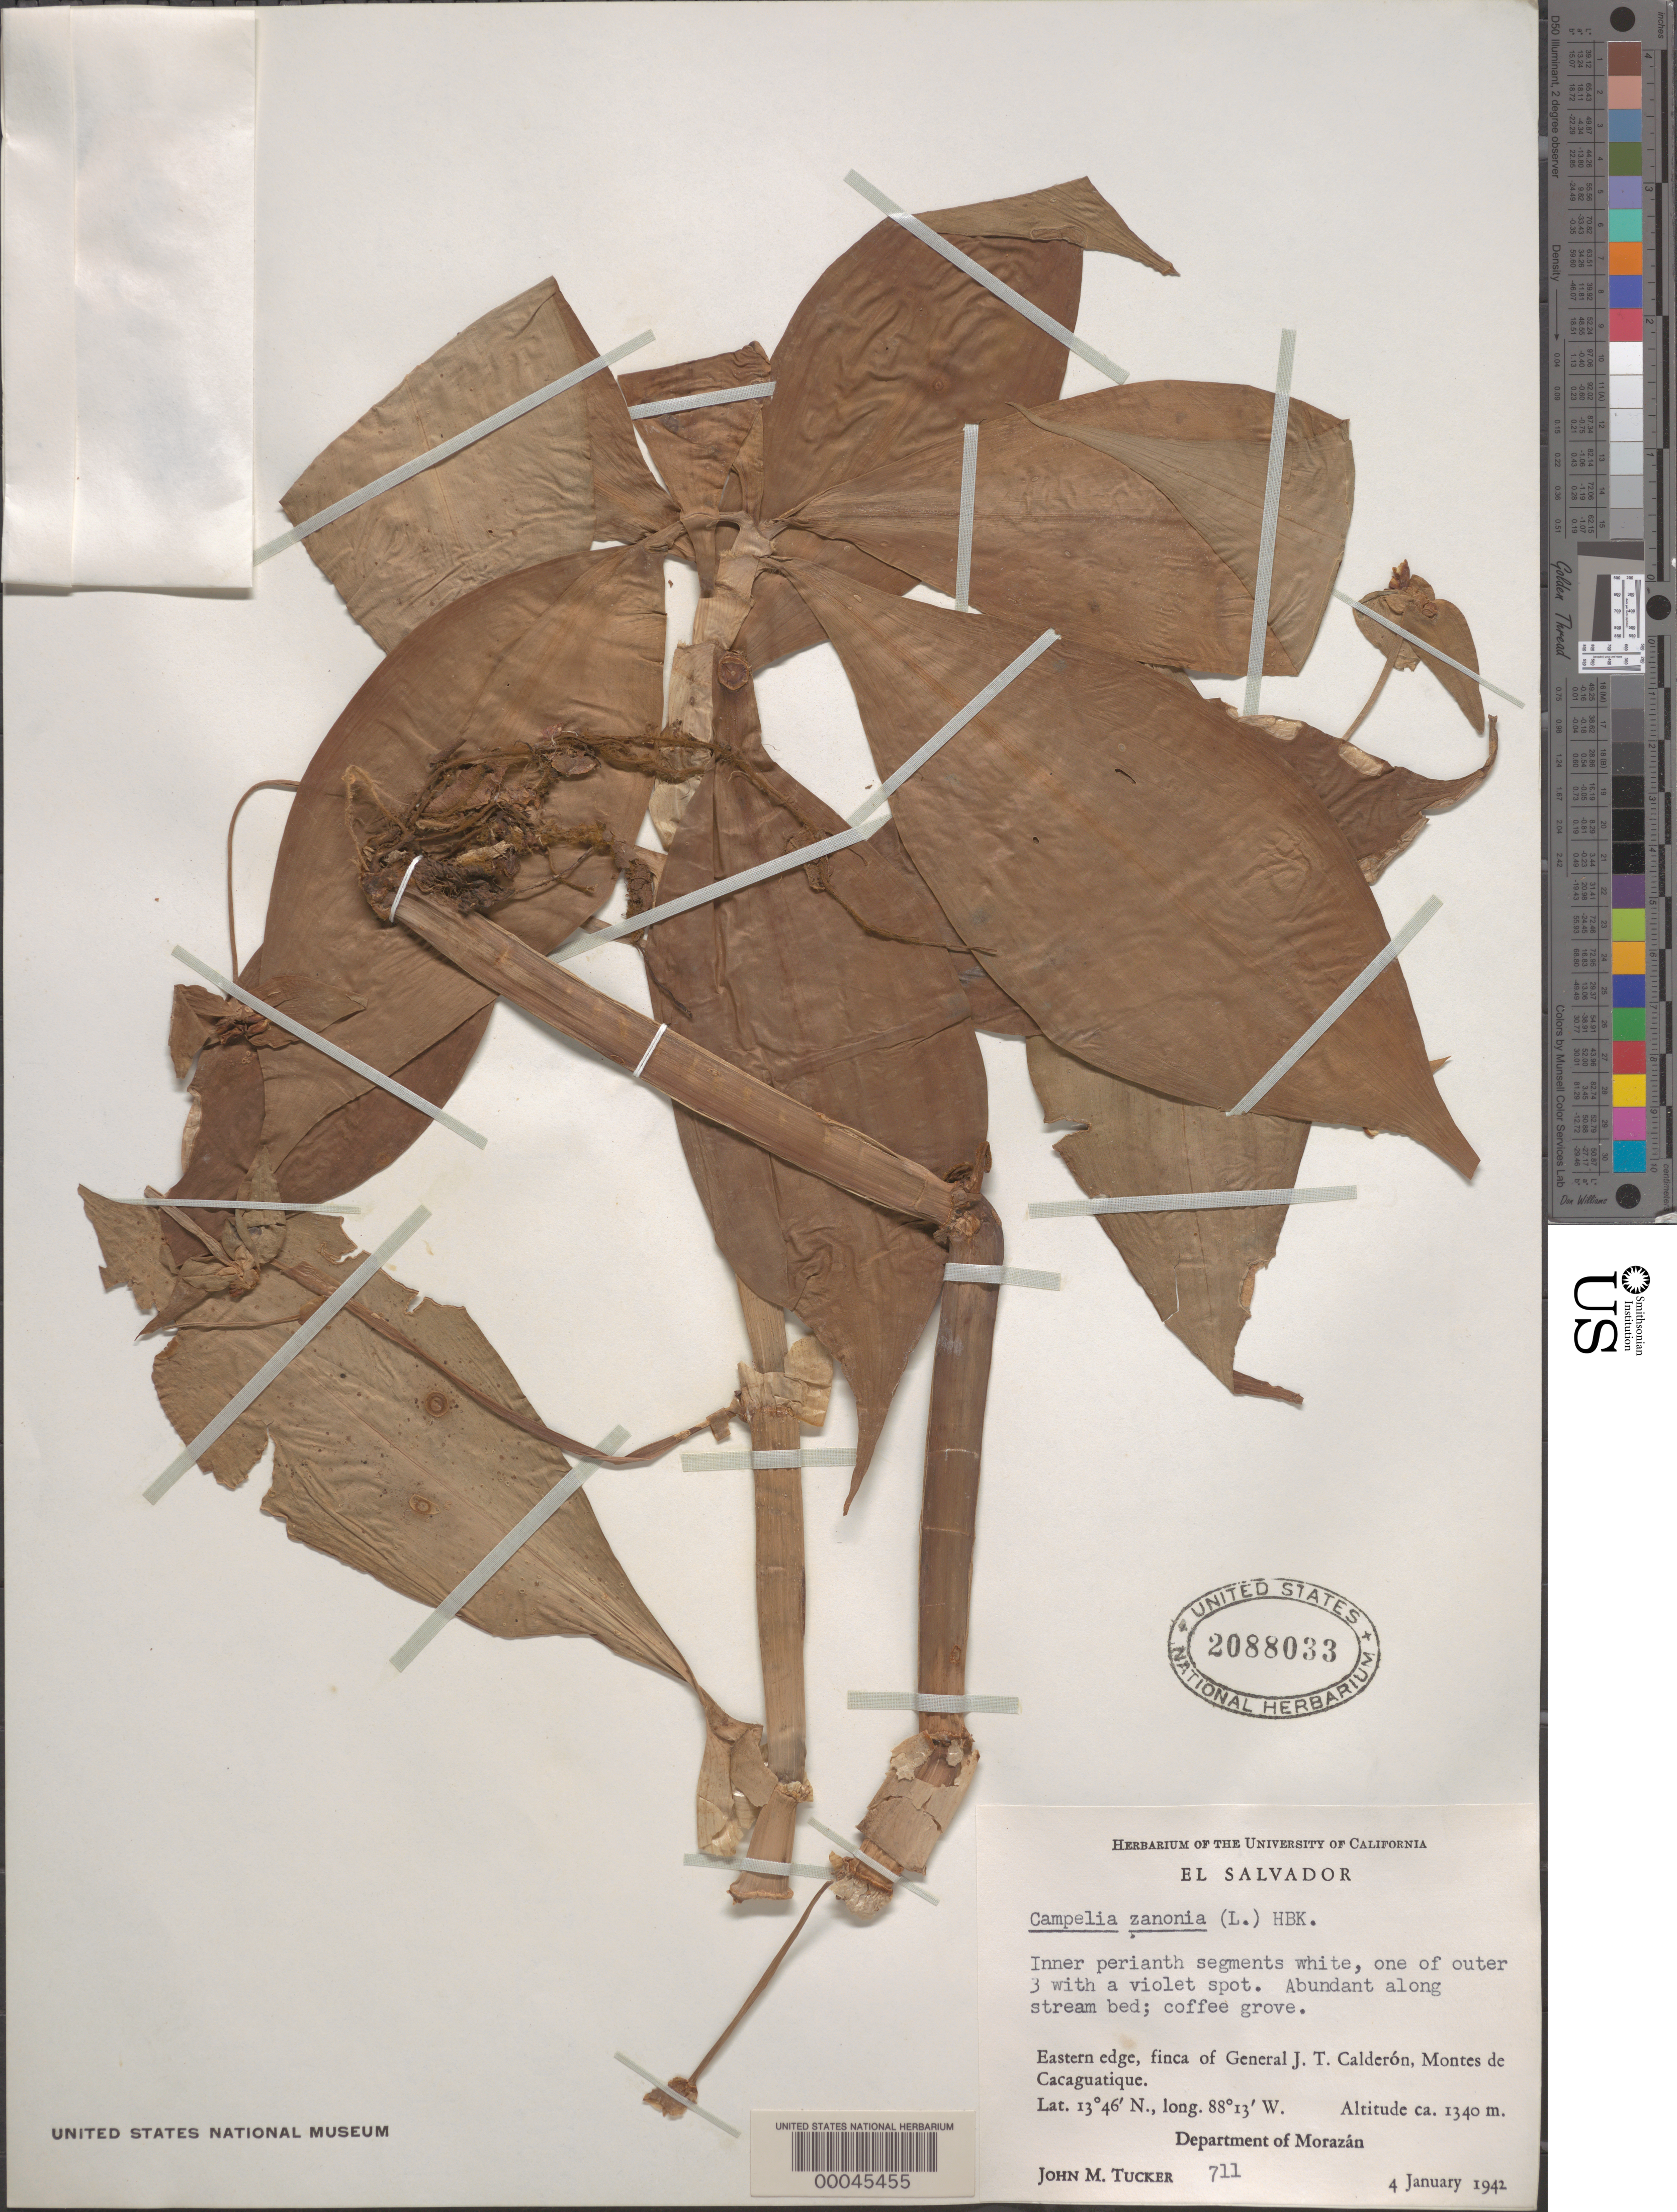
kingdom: Plantae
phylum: Tracheophyta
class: Liliopsida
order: Commelinales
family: Commelinaceae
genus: Tradescantia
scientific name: Tradescantia zanonia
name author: (L.) Sw.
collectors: J. M. Tucker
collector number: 711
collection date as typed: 04 Jan 1942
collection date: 1942-01-04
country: El Salvador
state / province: Morazán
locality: Montes de cacaguatique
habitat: Streambed, coffee grove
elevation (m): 1340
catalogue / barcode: US 2088033